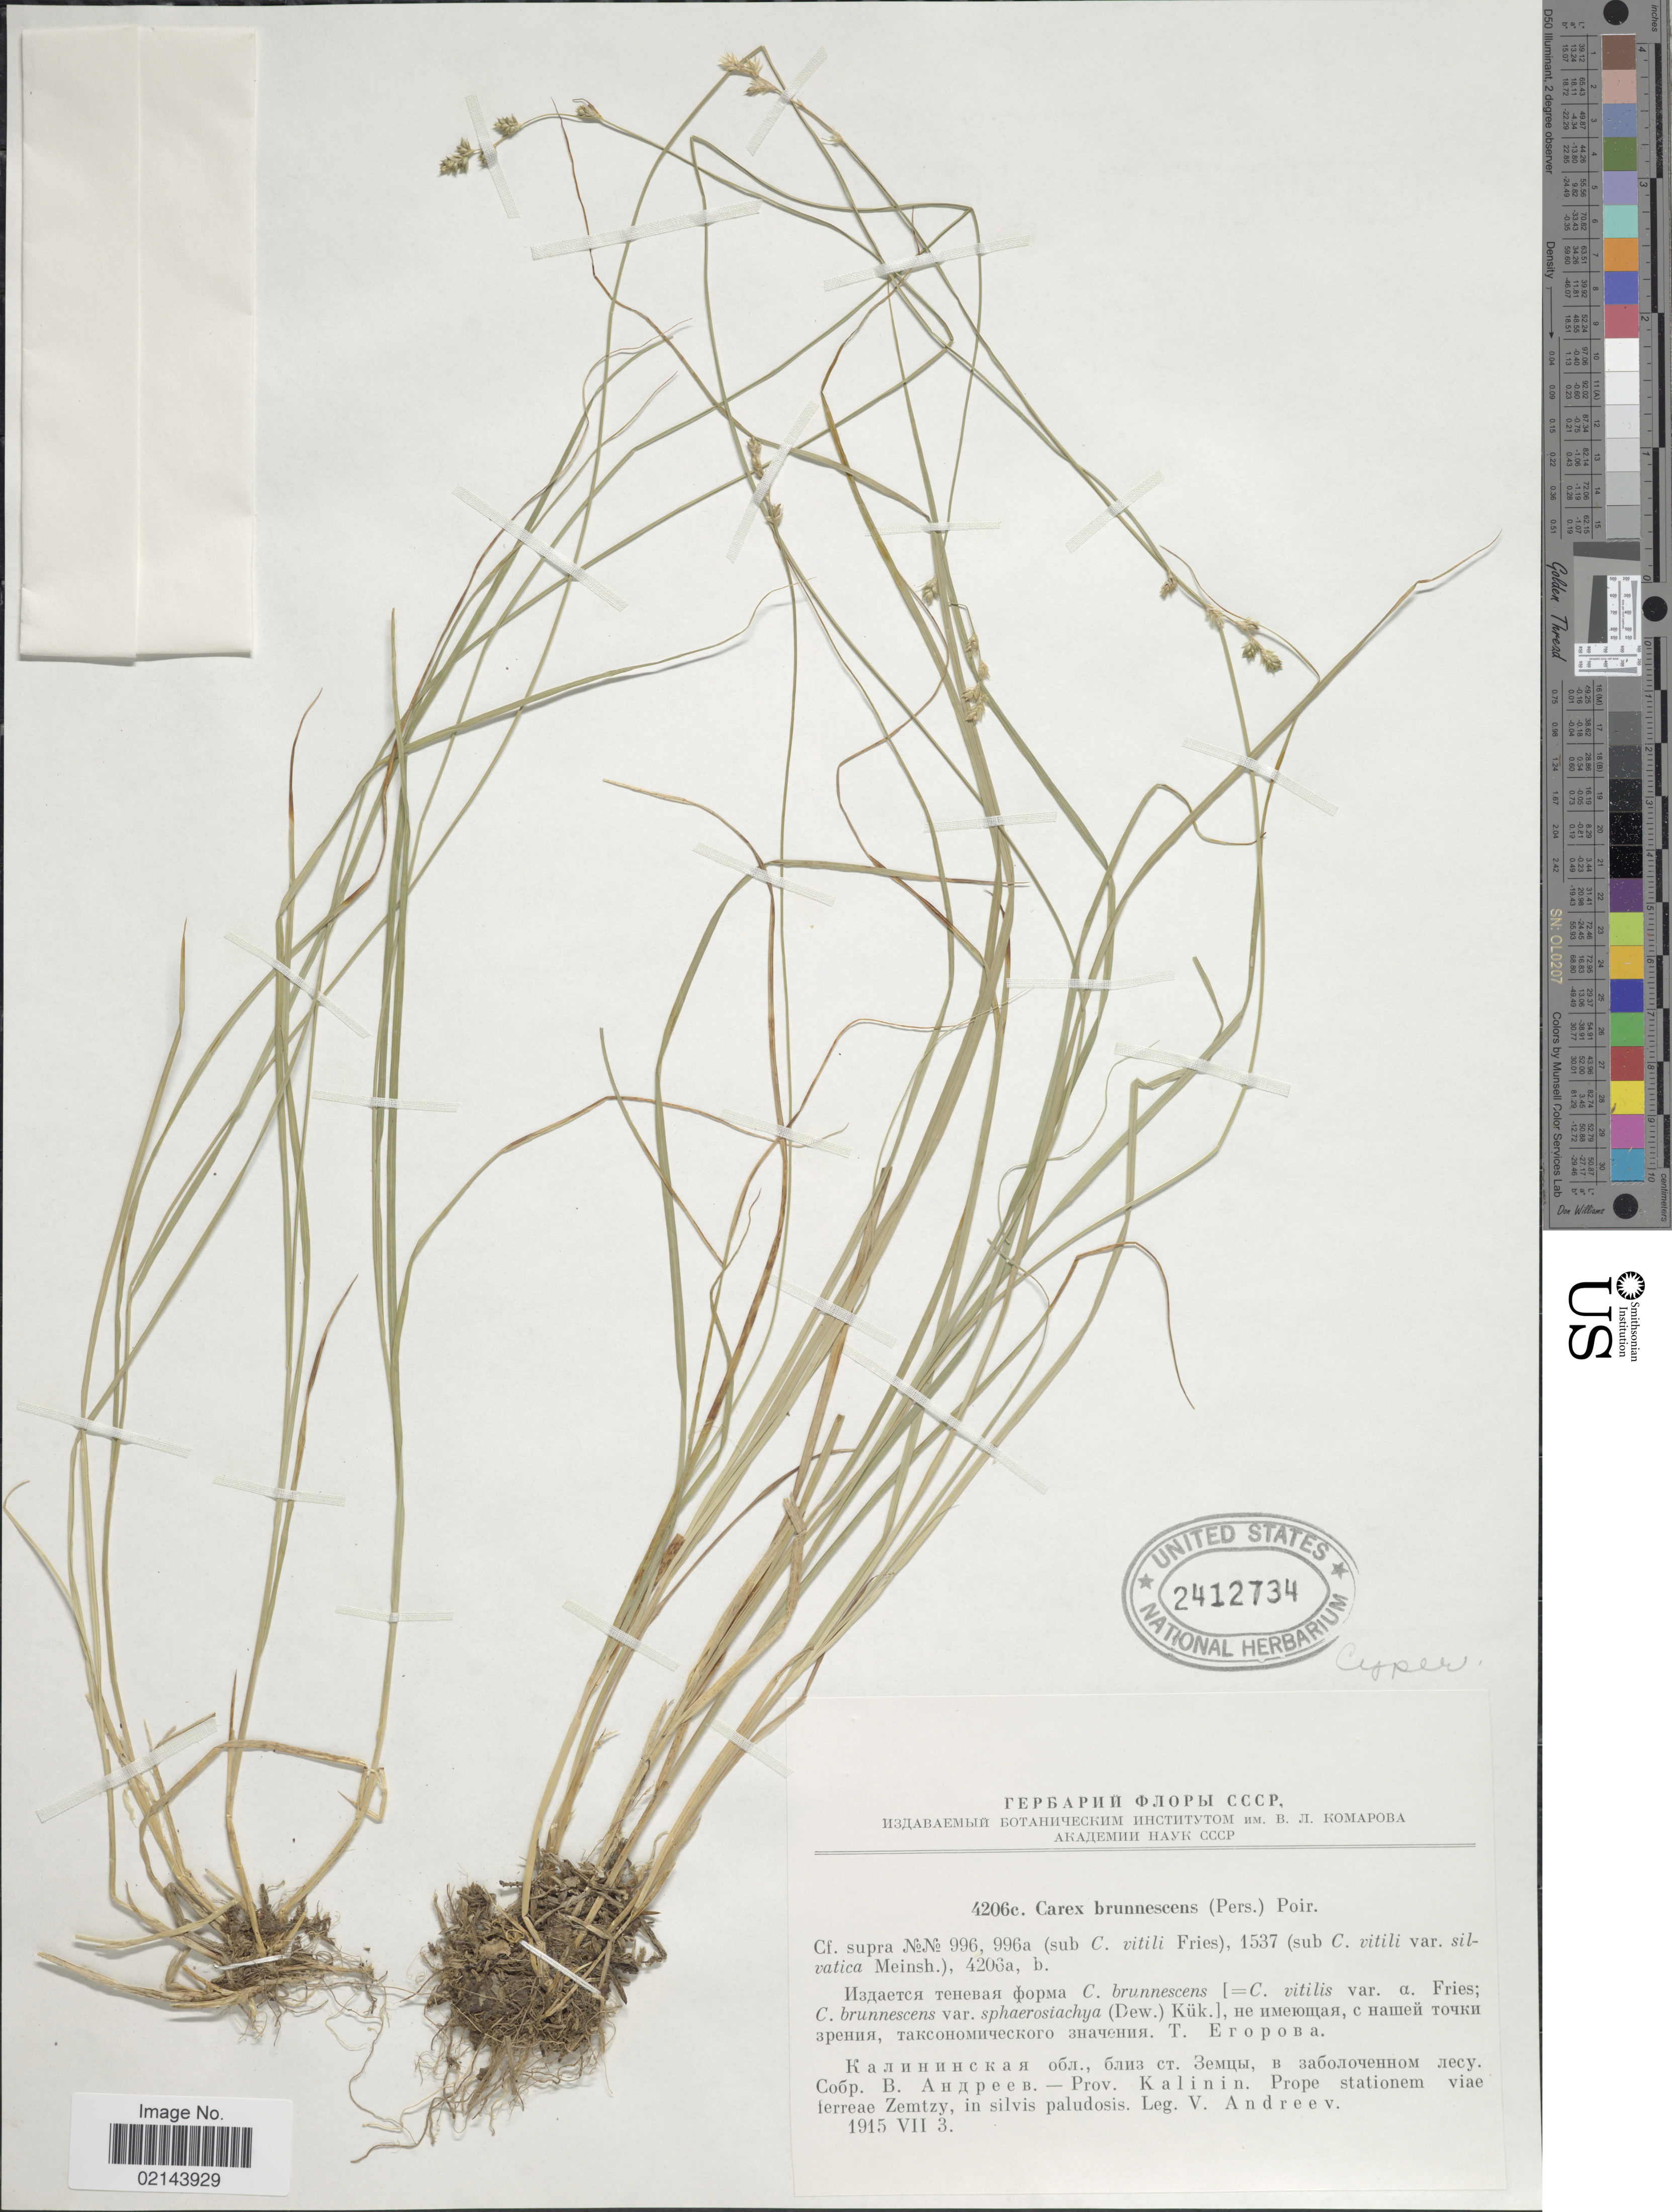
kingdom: Plantae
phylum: Tracheophyta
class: Liliopsida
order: Poales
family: Cyperaceae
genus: Carex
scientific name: Carex brunnescens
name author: (Pers.) Poir.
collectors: V. Andreev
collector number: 4206c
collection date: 1915-07-03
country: Russian Federation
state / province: Kaliningrad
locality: Prov. Kalinin. Prope stationem viae ferreae Zemtzy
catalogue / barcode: US 2412734